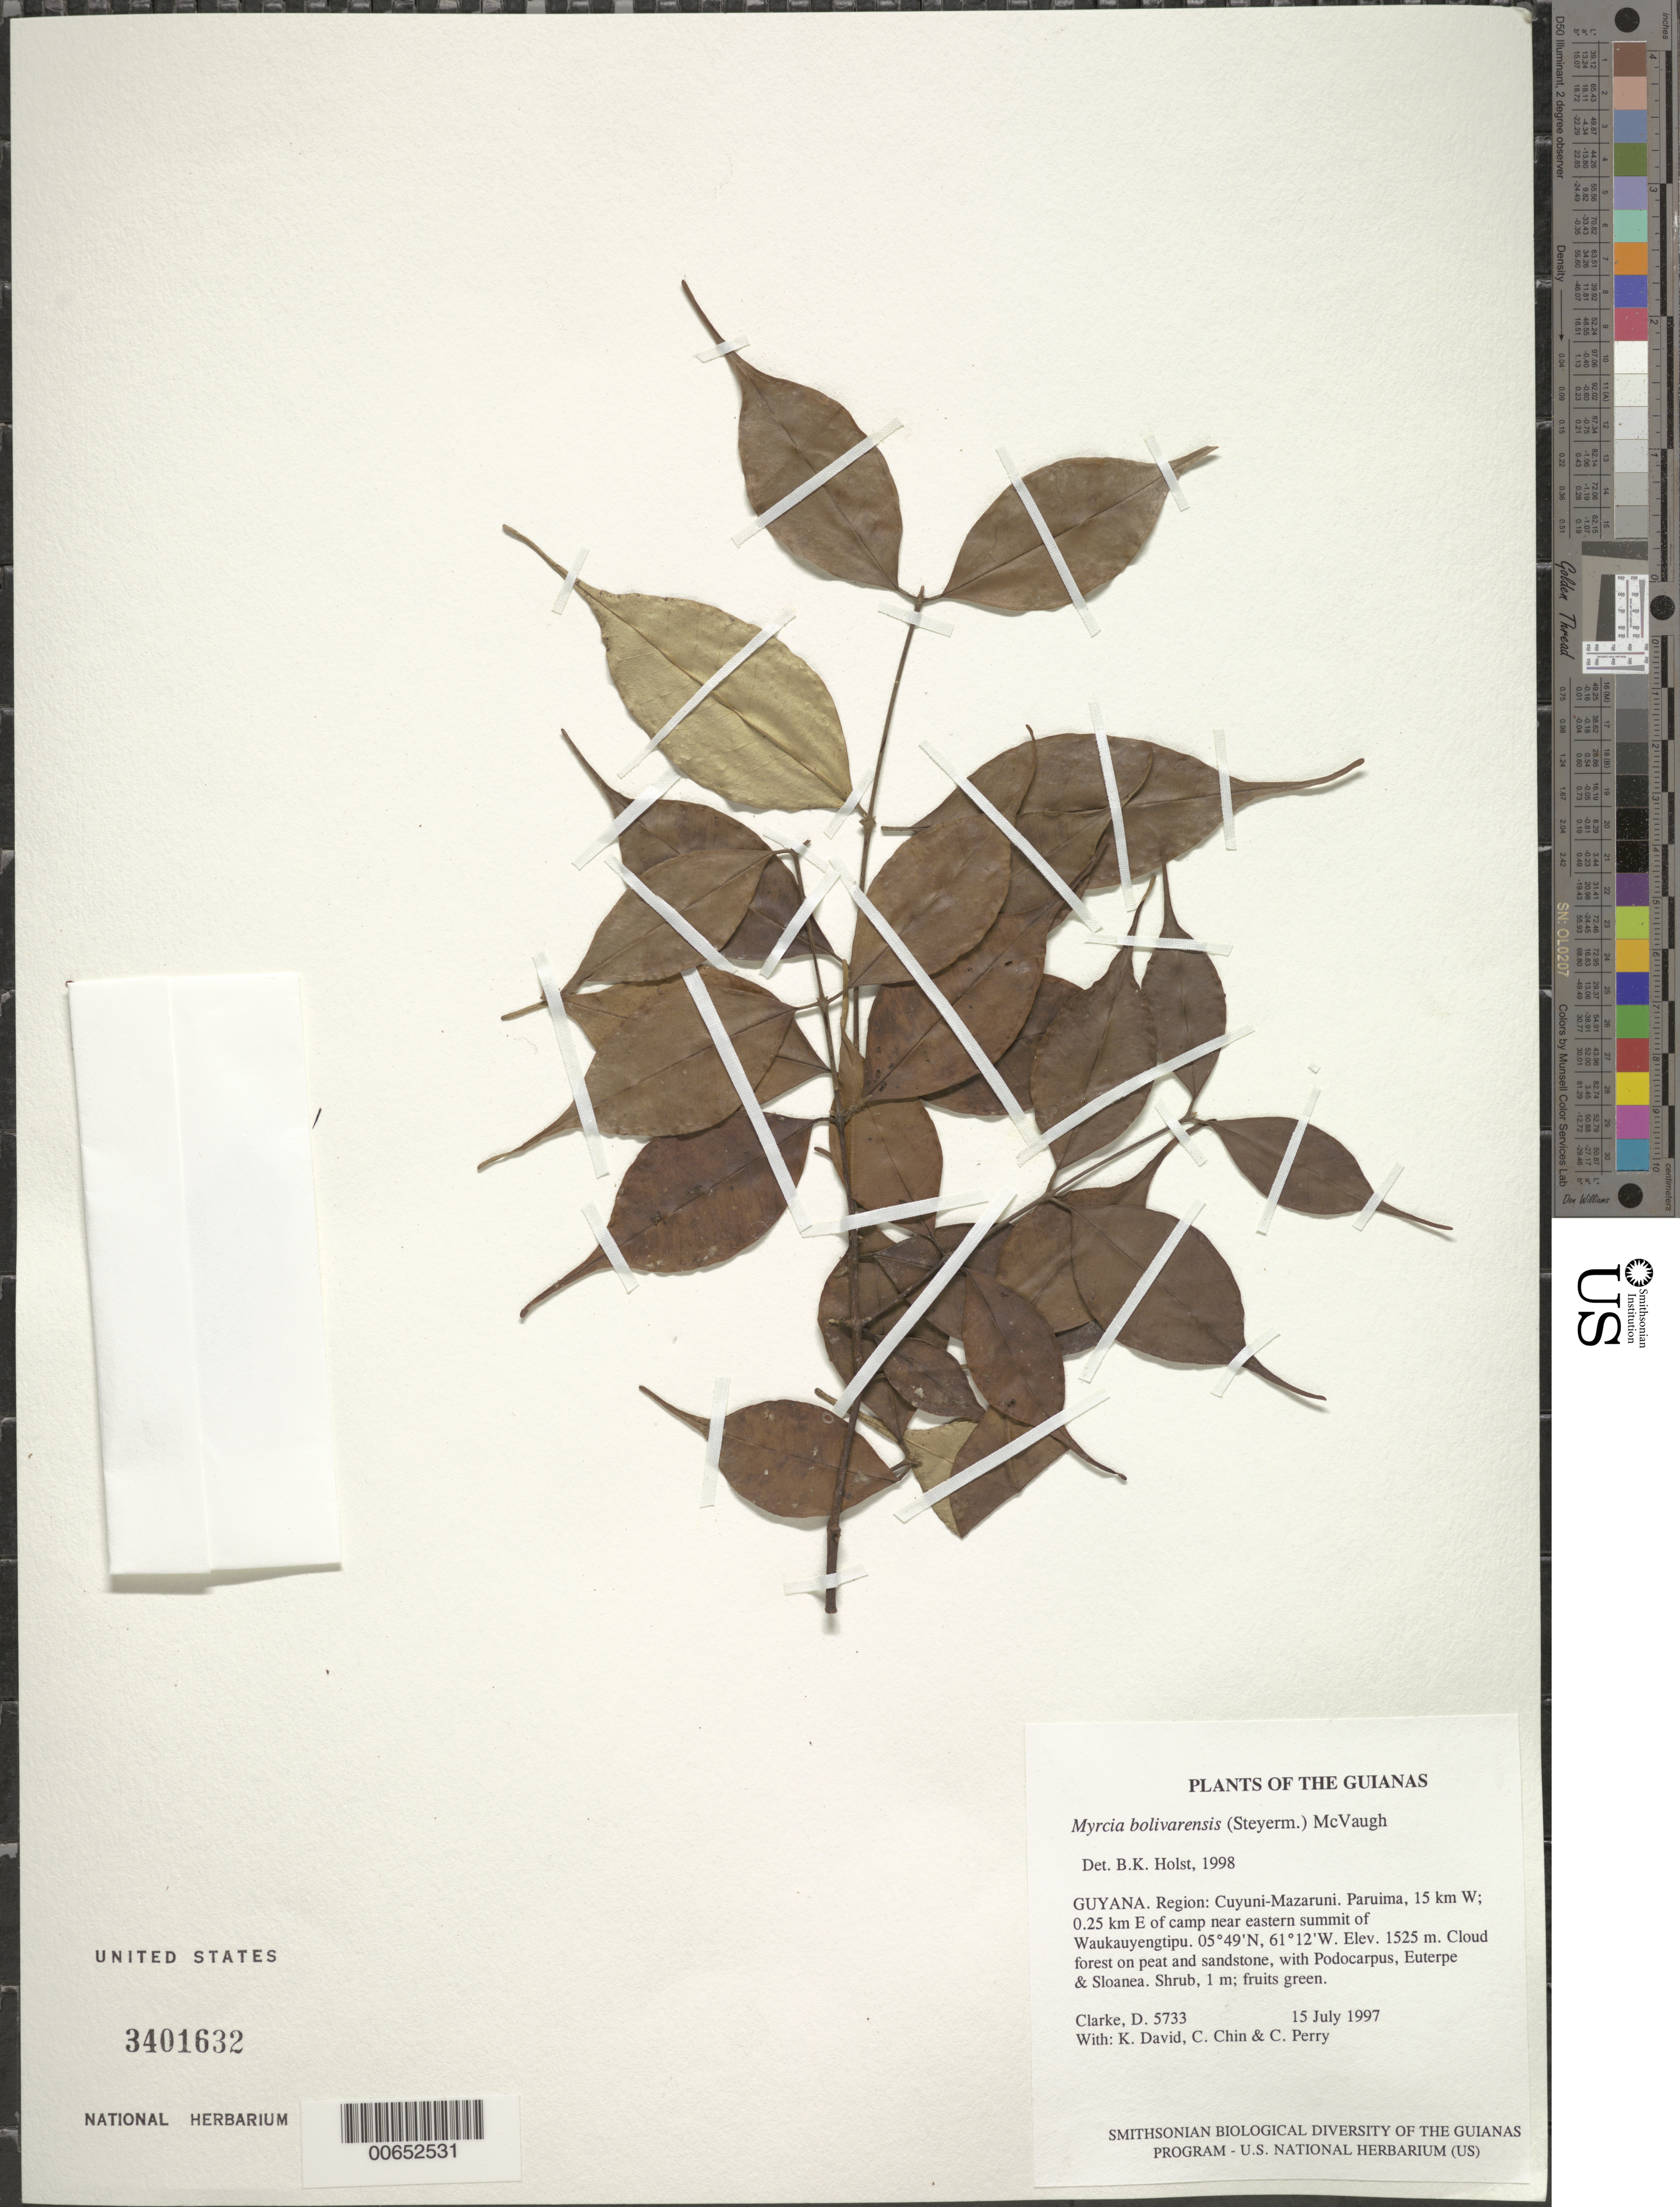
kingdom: Plantae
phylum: Tracheophyta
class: Magnoliopsida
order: Myrtales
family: Myrtaceae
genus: Myrcia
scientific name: Myrcia bolivarensis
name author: (Steyerm.) McVaugh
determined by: Holst, Bruce K.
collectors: H. D. Clarke, K. David, C. Chin & C. Perry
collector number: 5733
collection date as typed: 15 July 1997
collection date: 1997-07-15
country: Guyana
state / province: Cuyuni-Mazaruni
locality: Paruima, 15 km W; 0.25 km E of camp near eastern summit of Waukauyengtipu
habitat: Cloud forest on peat and sandstone, with Podocarpus, Euterpe & Sloanea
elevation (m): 1525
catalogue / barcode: US 3401632